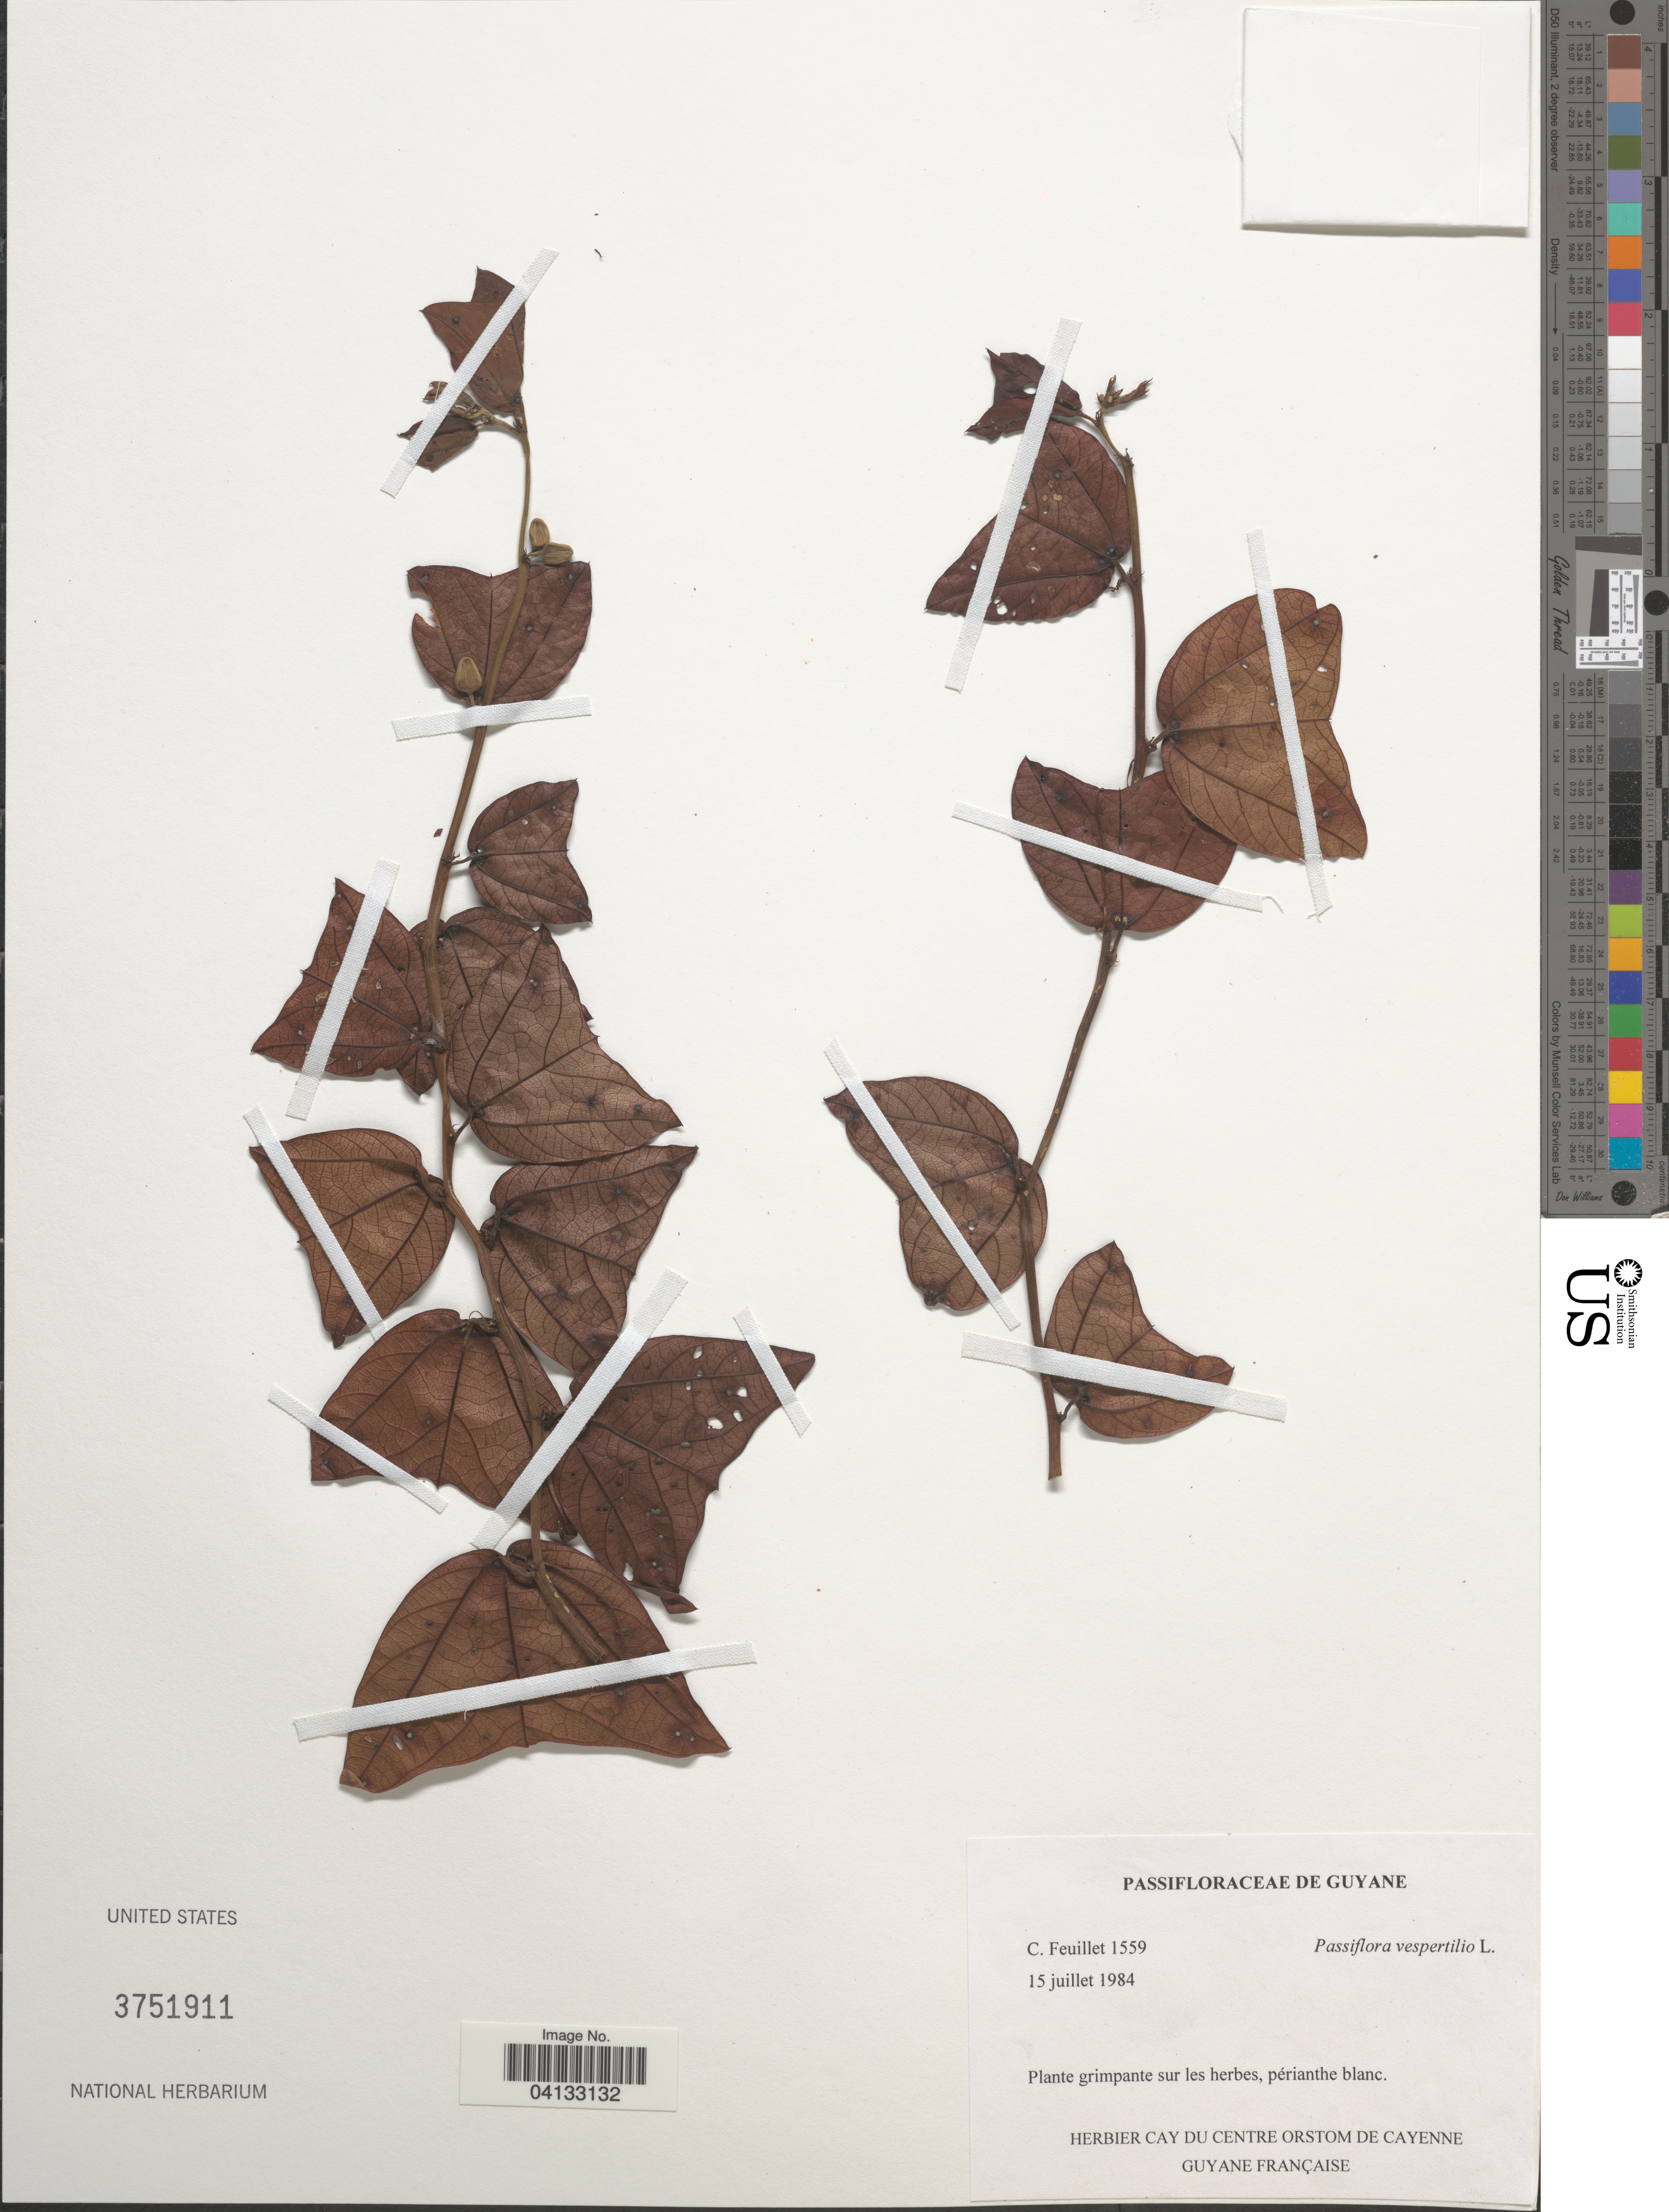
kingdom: Plantae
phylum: Tracheophyta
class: Magnoliopsida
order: Malpighiales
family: Passifloraceae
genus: Passiflora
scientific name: Passiflora vespertilio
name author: L.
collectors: C. Feuillet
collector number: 1559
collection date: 1984-07-15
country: Guyana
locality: Guyane.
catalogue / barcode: US 3751911